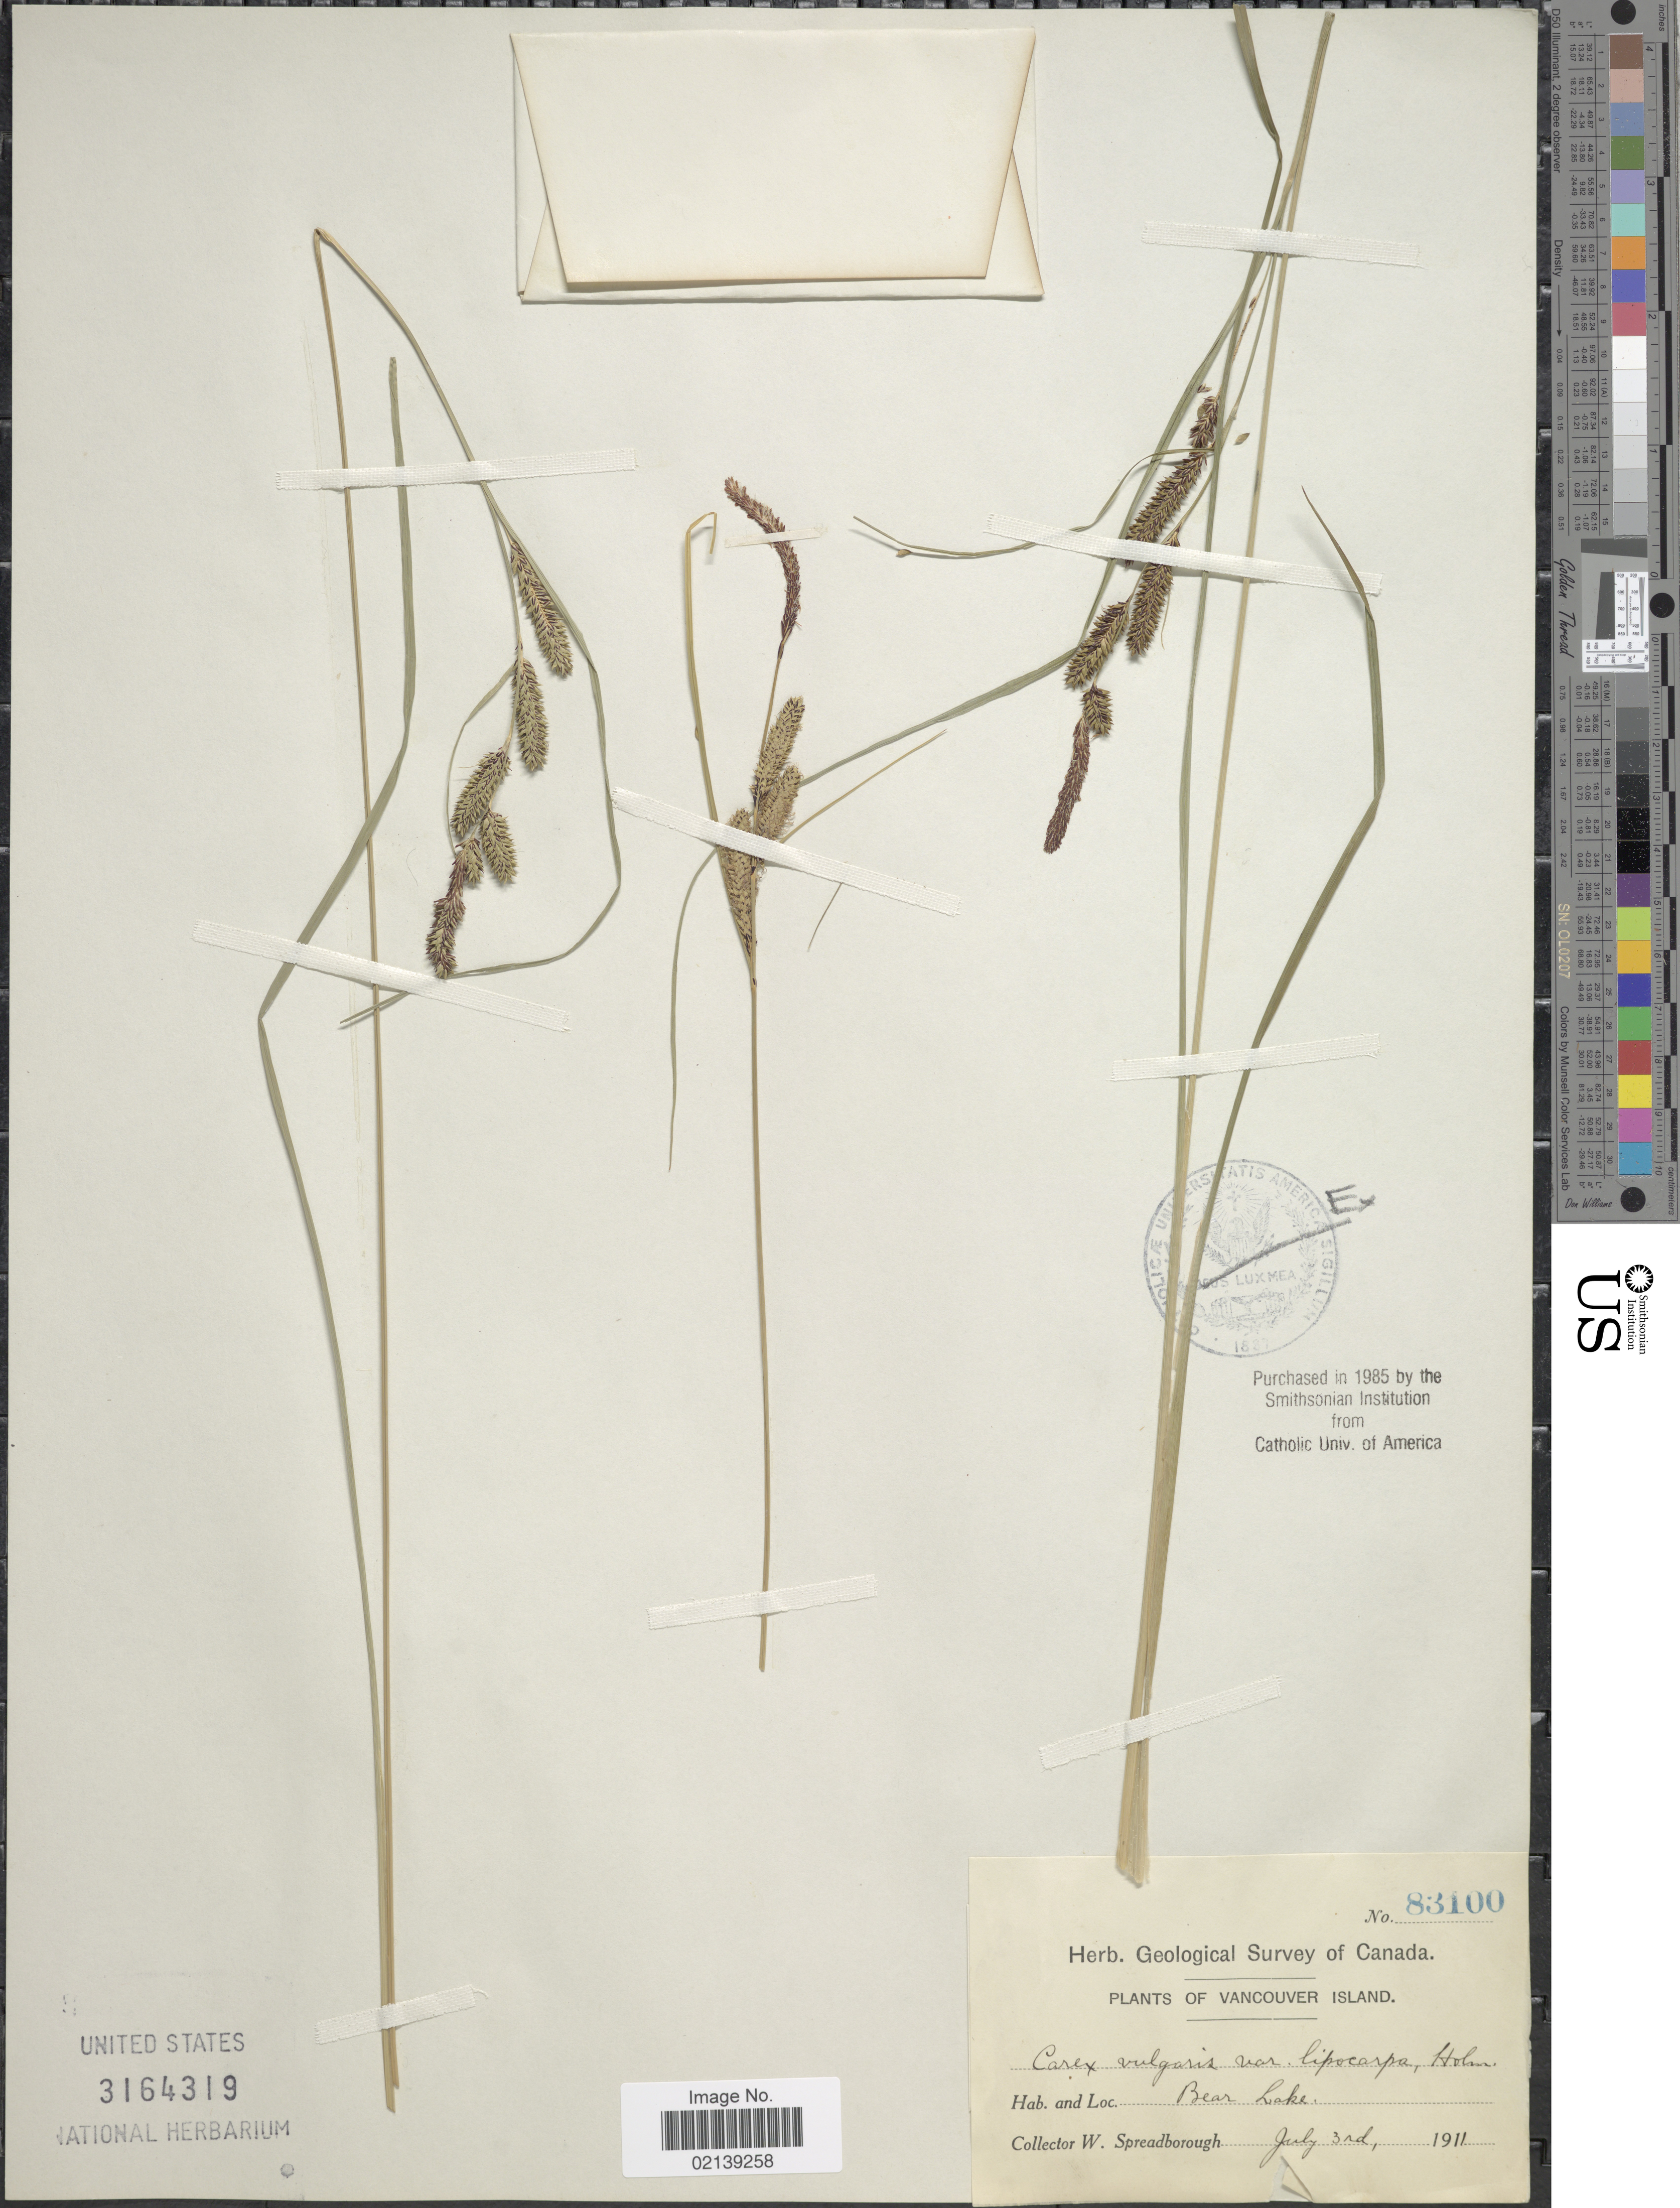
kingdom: Plantae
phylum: Tracheophyta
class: Liliopsida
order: Poales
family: Cyperaceae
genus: Carex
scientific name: Carex kelloggii var. kelloggii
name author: W. Boott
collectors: W. Spreadborough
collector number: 83100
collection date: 1911-07-03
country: Canada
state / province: British Columbia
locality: Vancouver Island, Bear Lake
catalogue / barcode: US 3164319